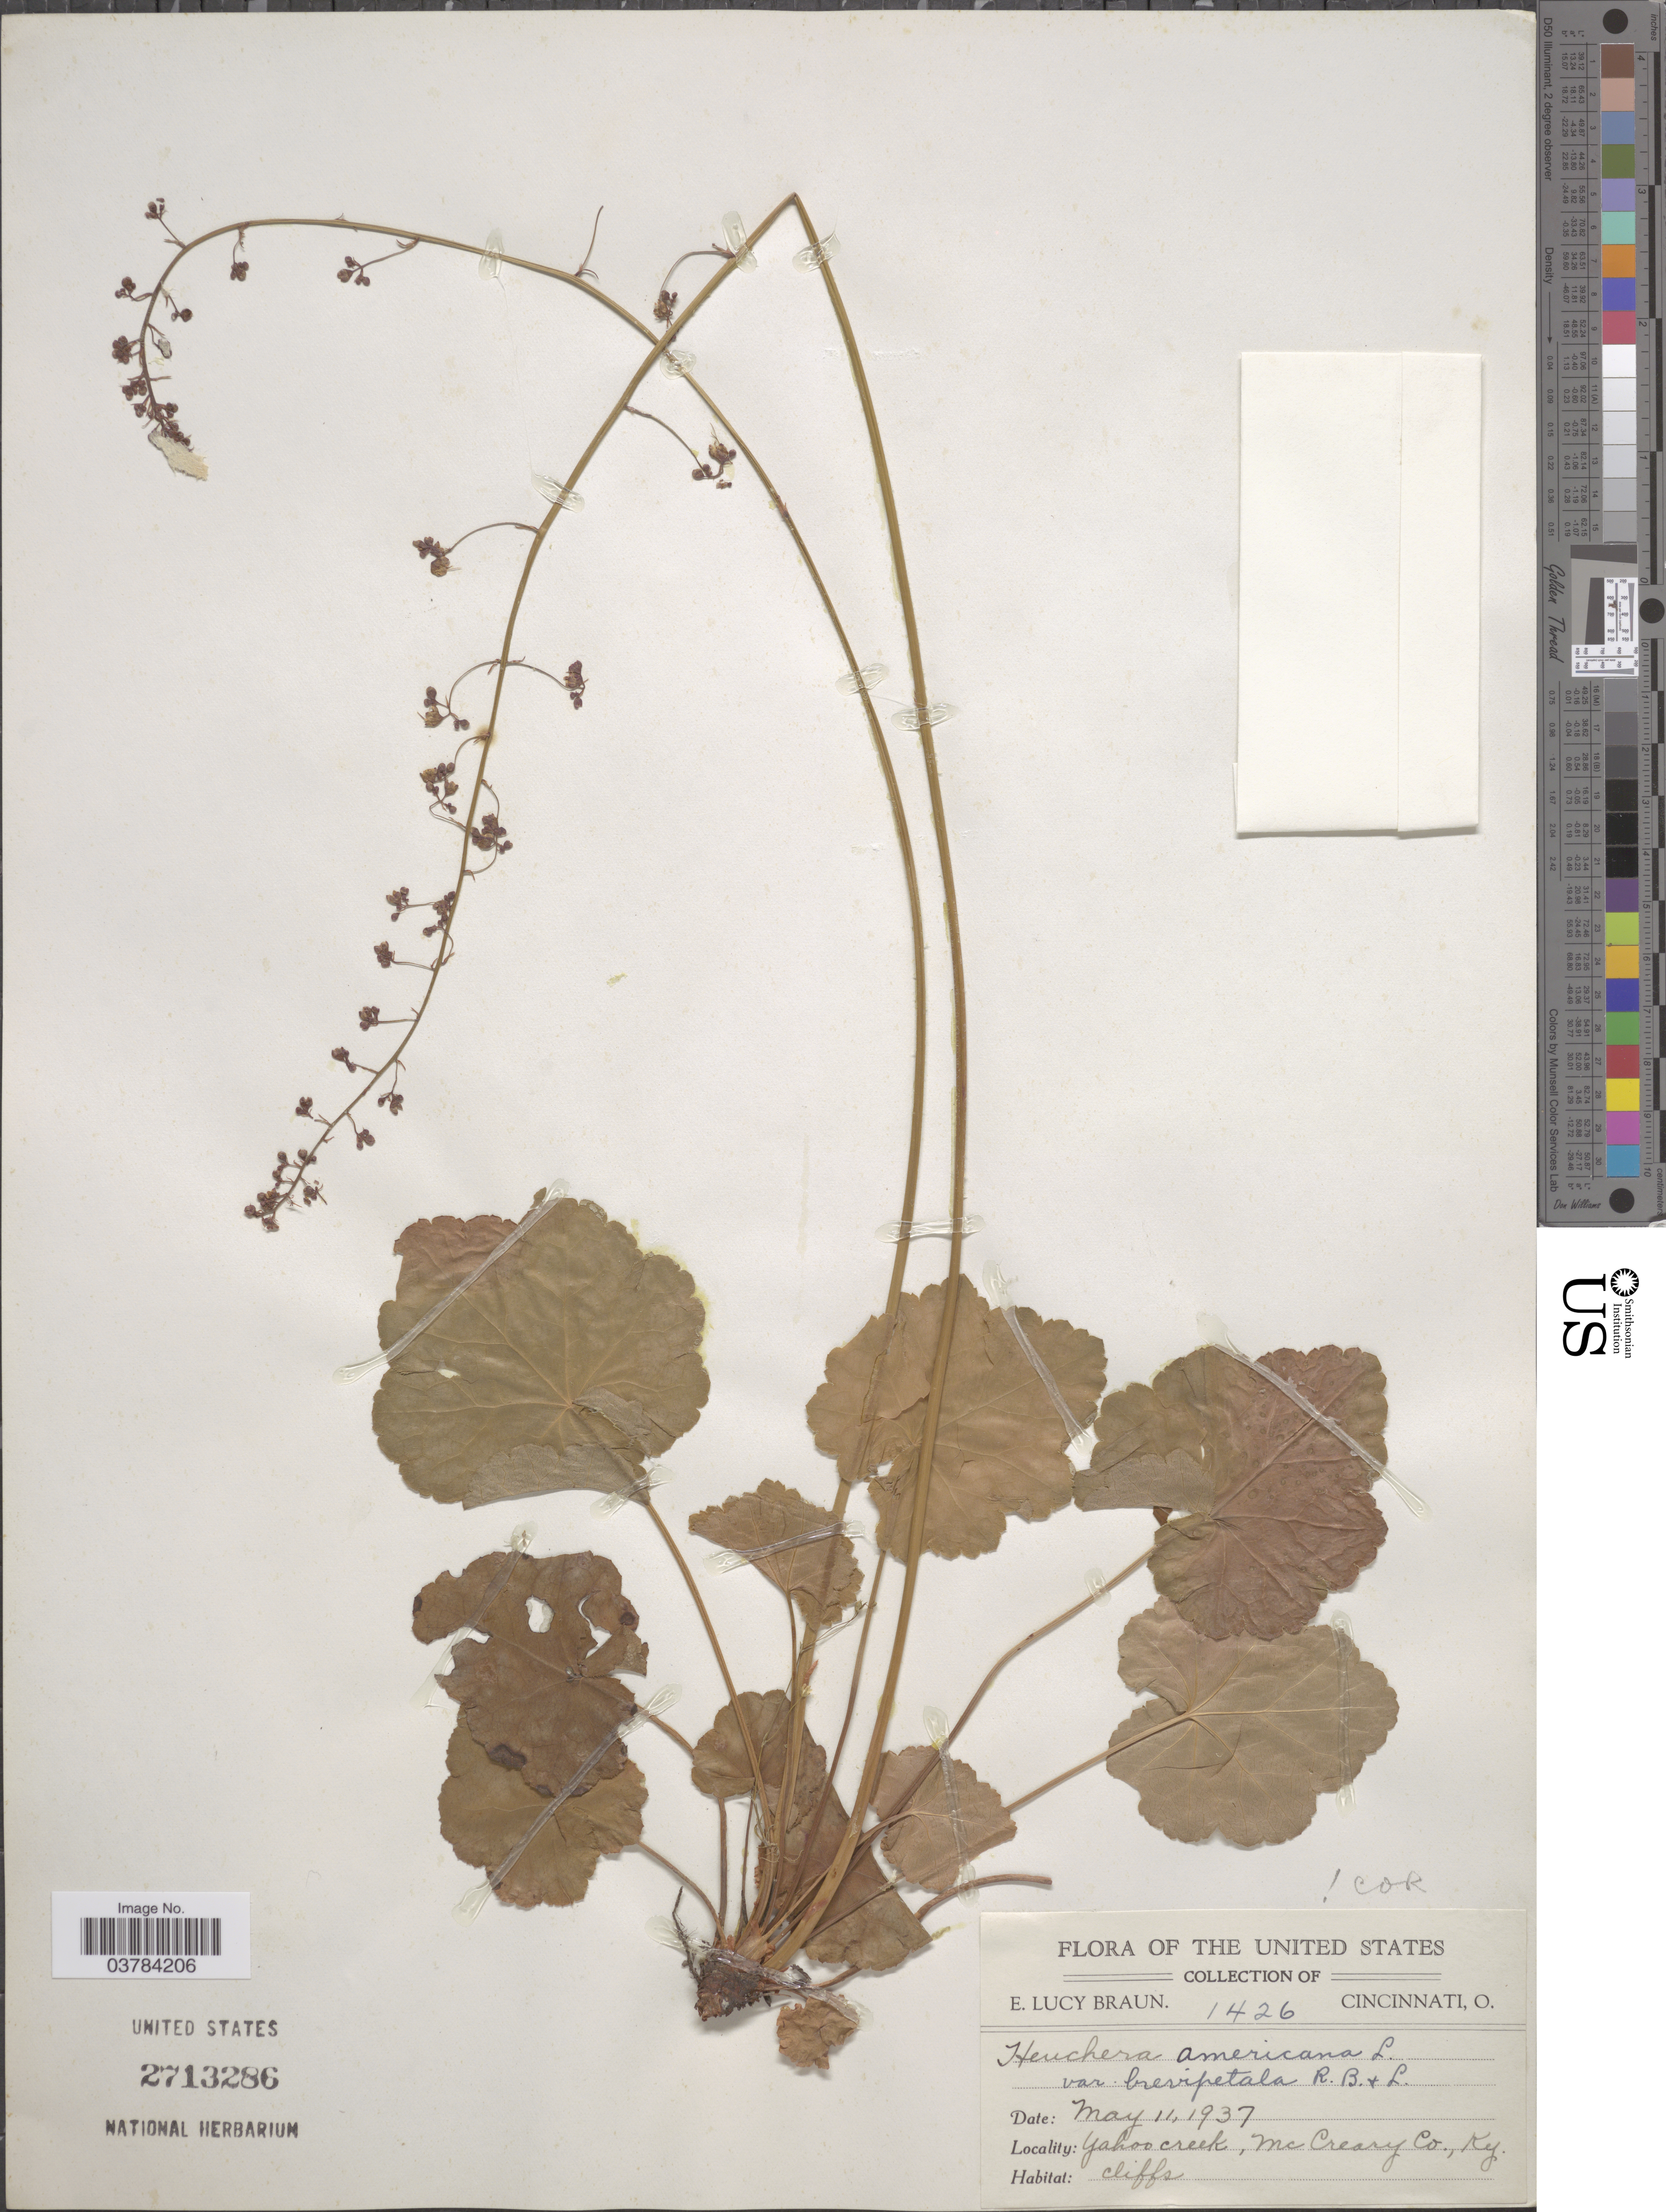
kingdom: Plantae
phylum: Tracheophyta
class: Magnoliopsida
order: Saxifragales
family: Saxifragaceae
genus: Heuchera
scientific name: Heuchera americana var. brevipetala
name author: Rosend. et al.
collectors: E. L. Braun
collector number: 1426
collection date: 1937-05-11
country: United States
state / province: Kentucky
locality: Yahoo creek, McCreary Co.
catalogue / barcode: US 2713286